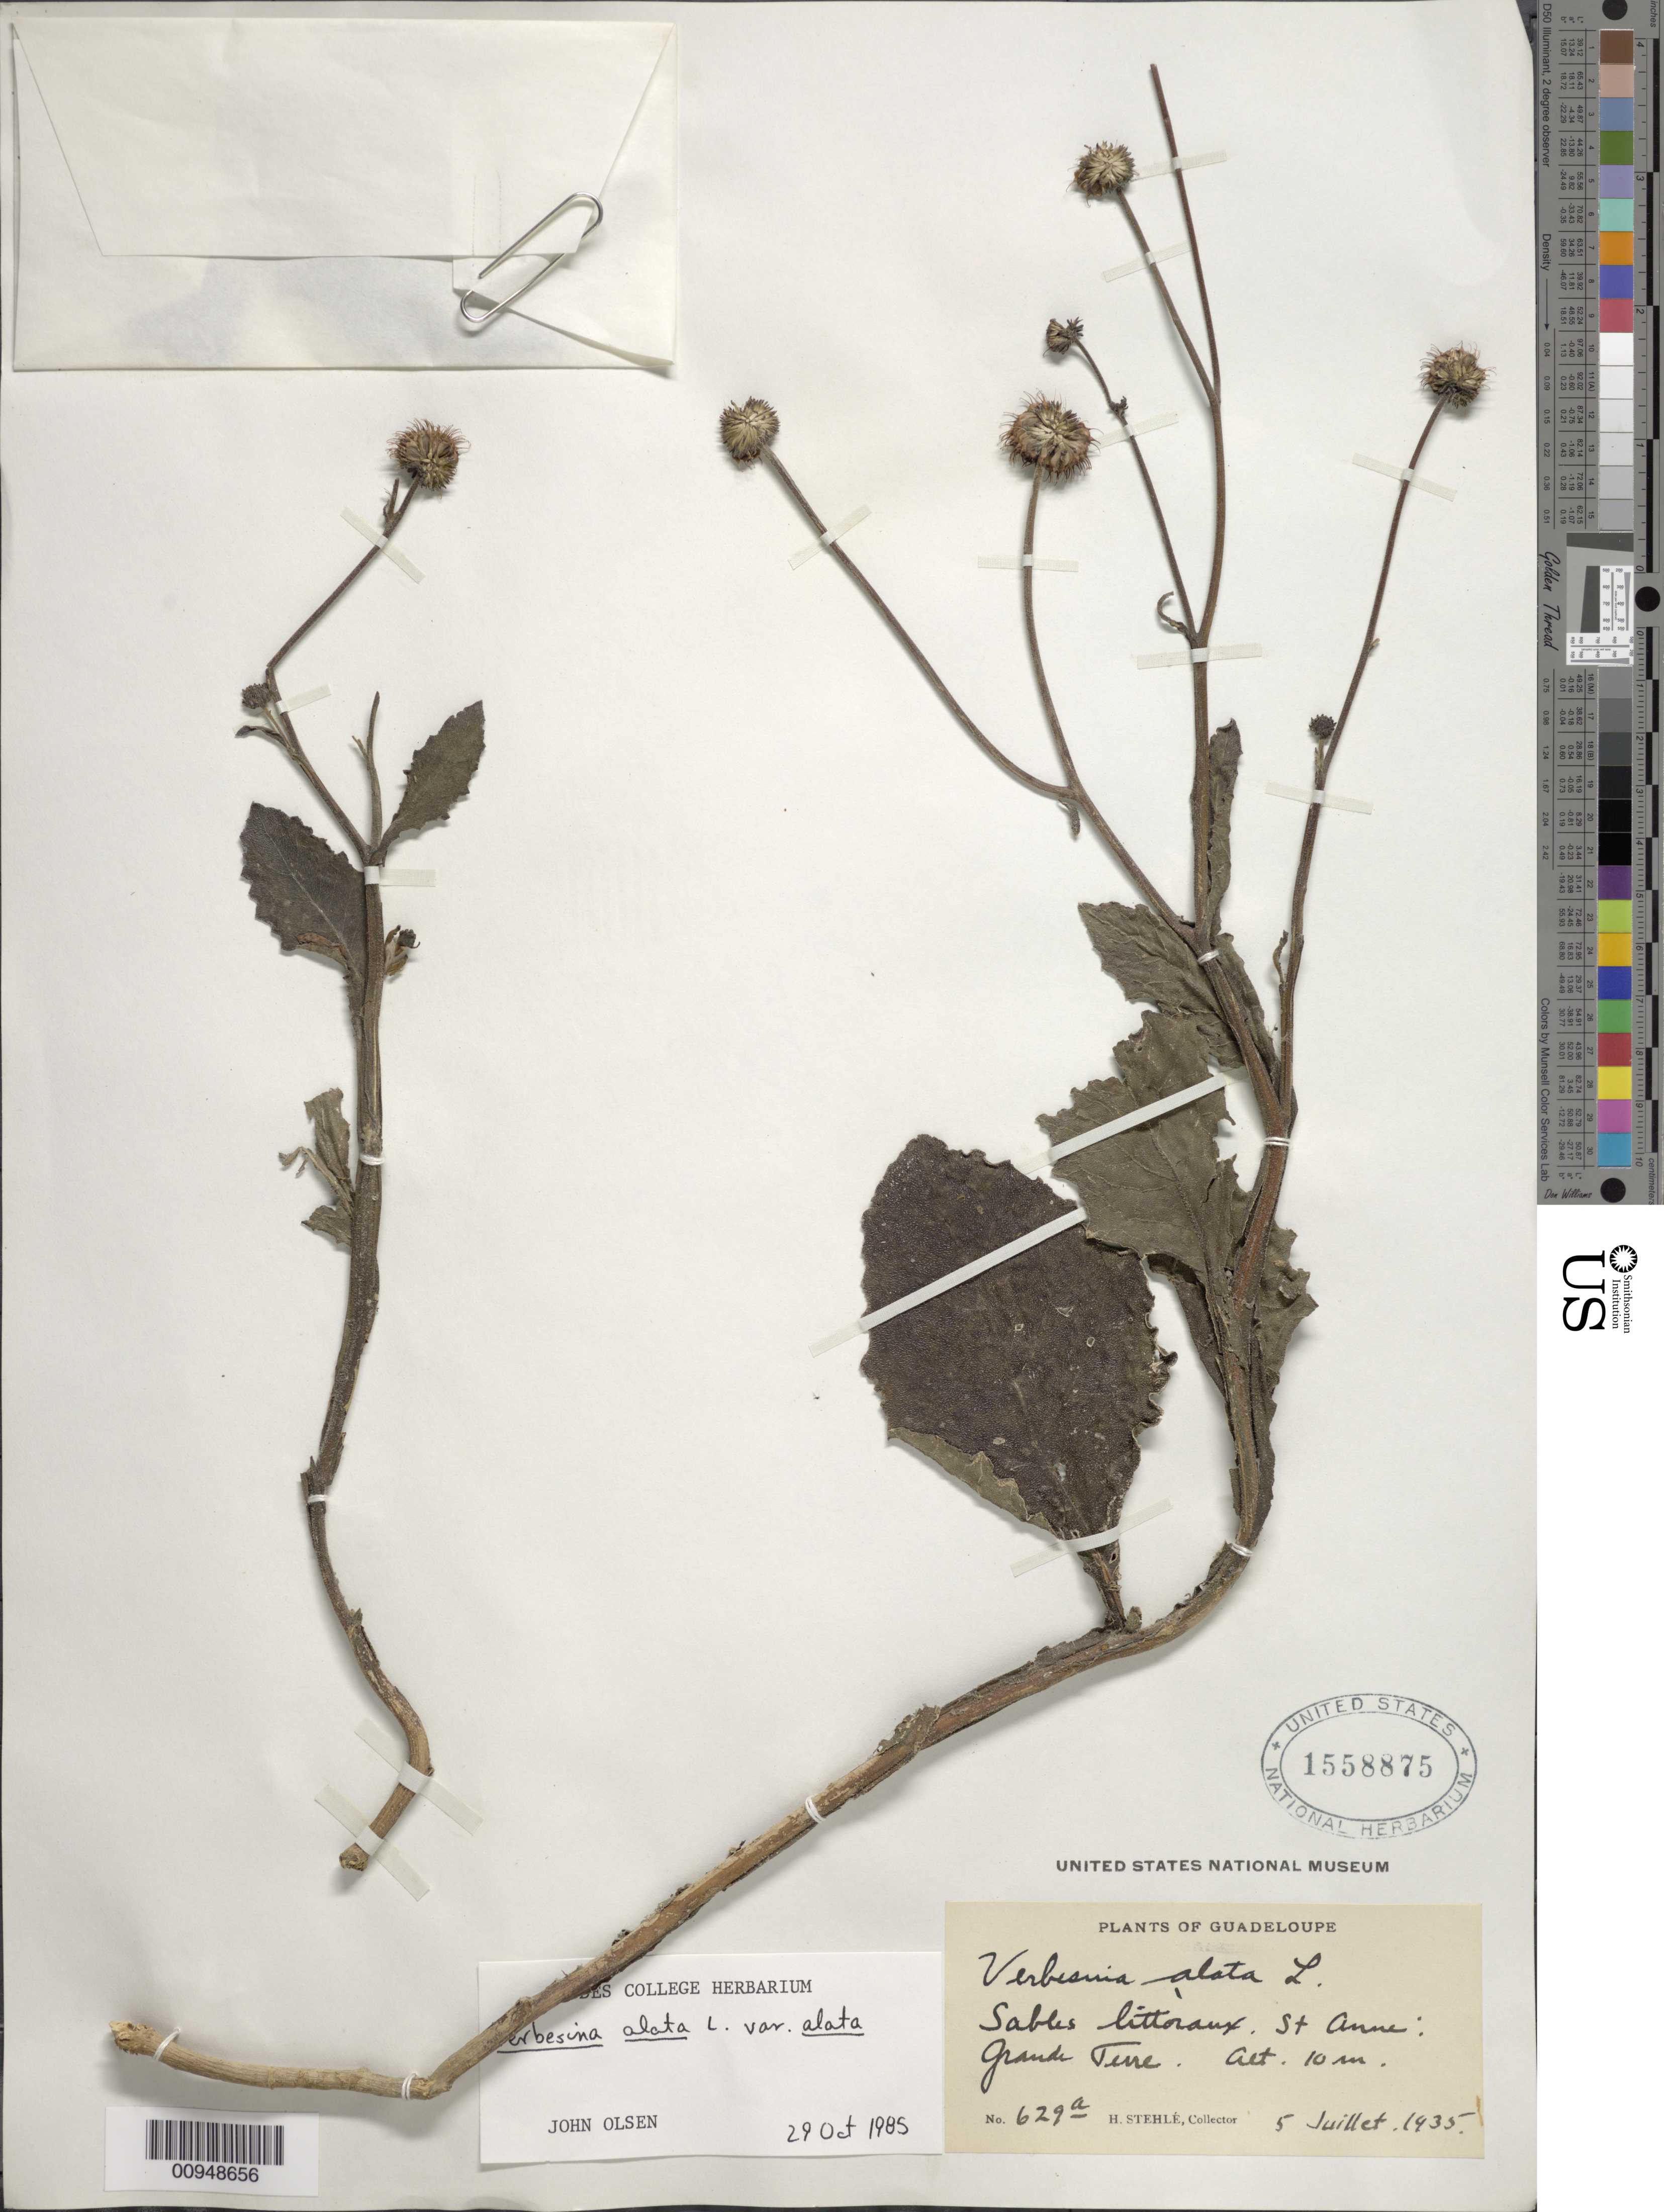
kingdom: Plantae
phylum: Tracheophyta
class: Magnoliopsida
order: Asterales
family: Asteraceae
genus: Verbesina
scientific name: Verbesina alata var. alata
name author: L.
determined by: Olsen, J.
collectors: H. Stehlé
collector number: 629A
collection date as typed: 05 Jul 1935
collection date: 1935-07-05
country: Guadeloupe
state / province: St. Anne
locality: Grand-Terre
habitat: Sables littoraux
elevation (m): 10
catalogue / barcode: US 1558875